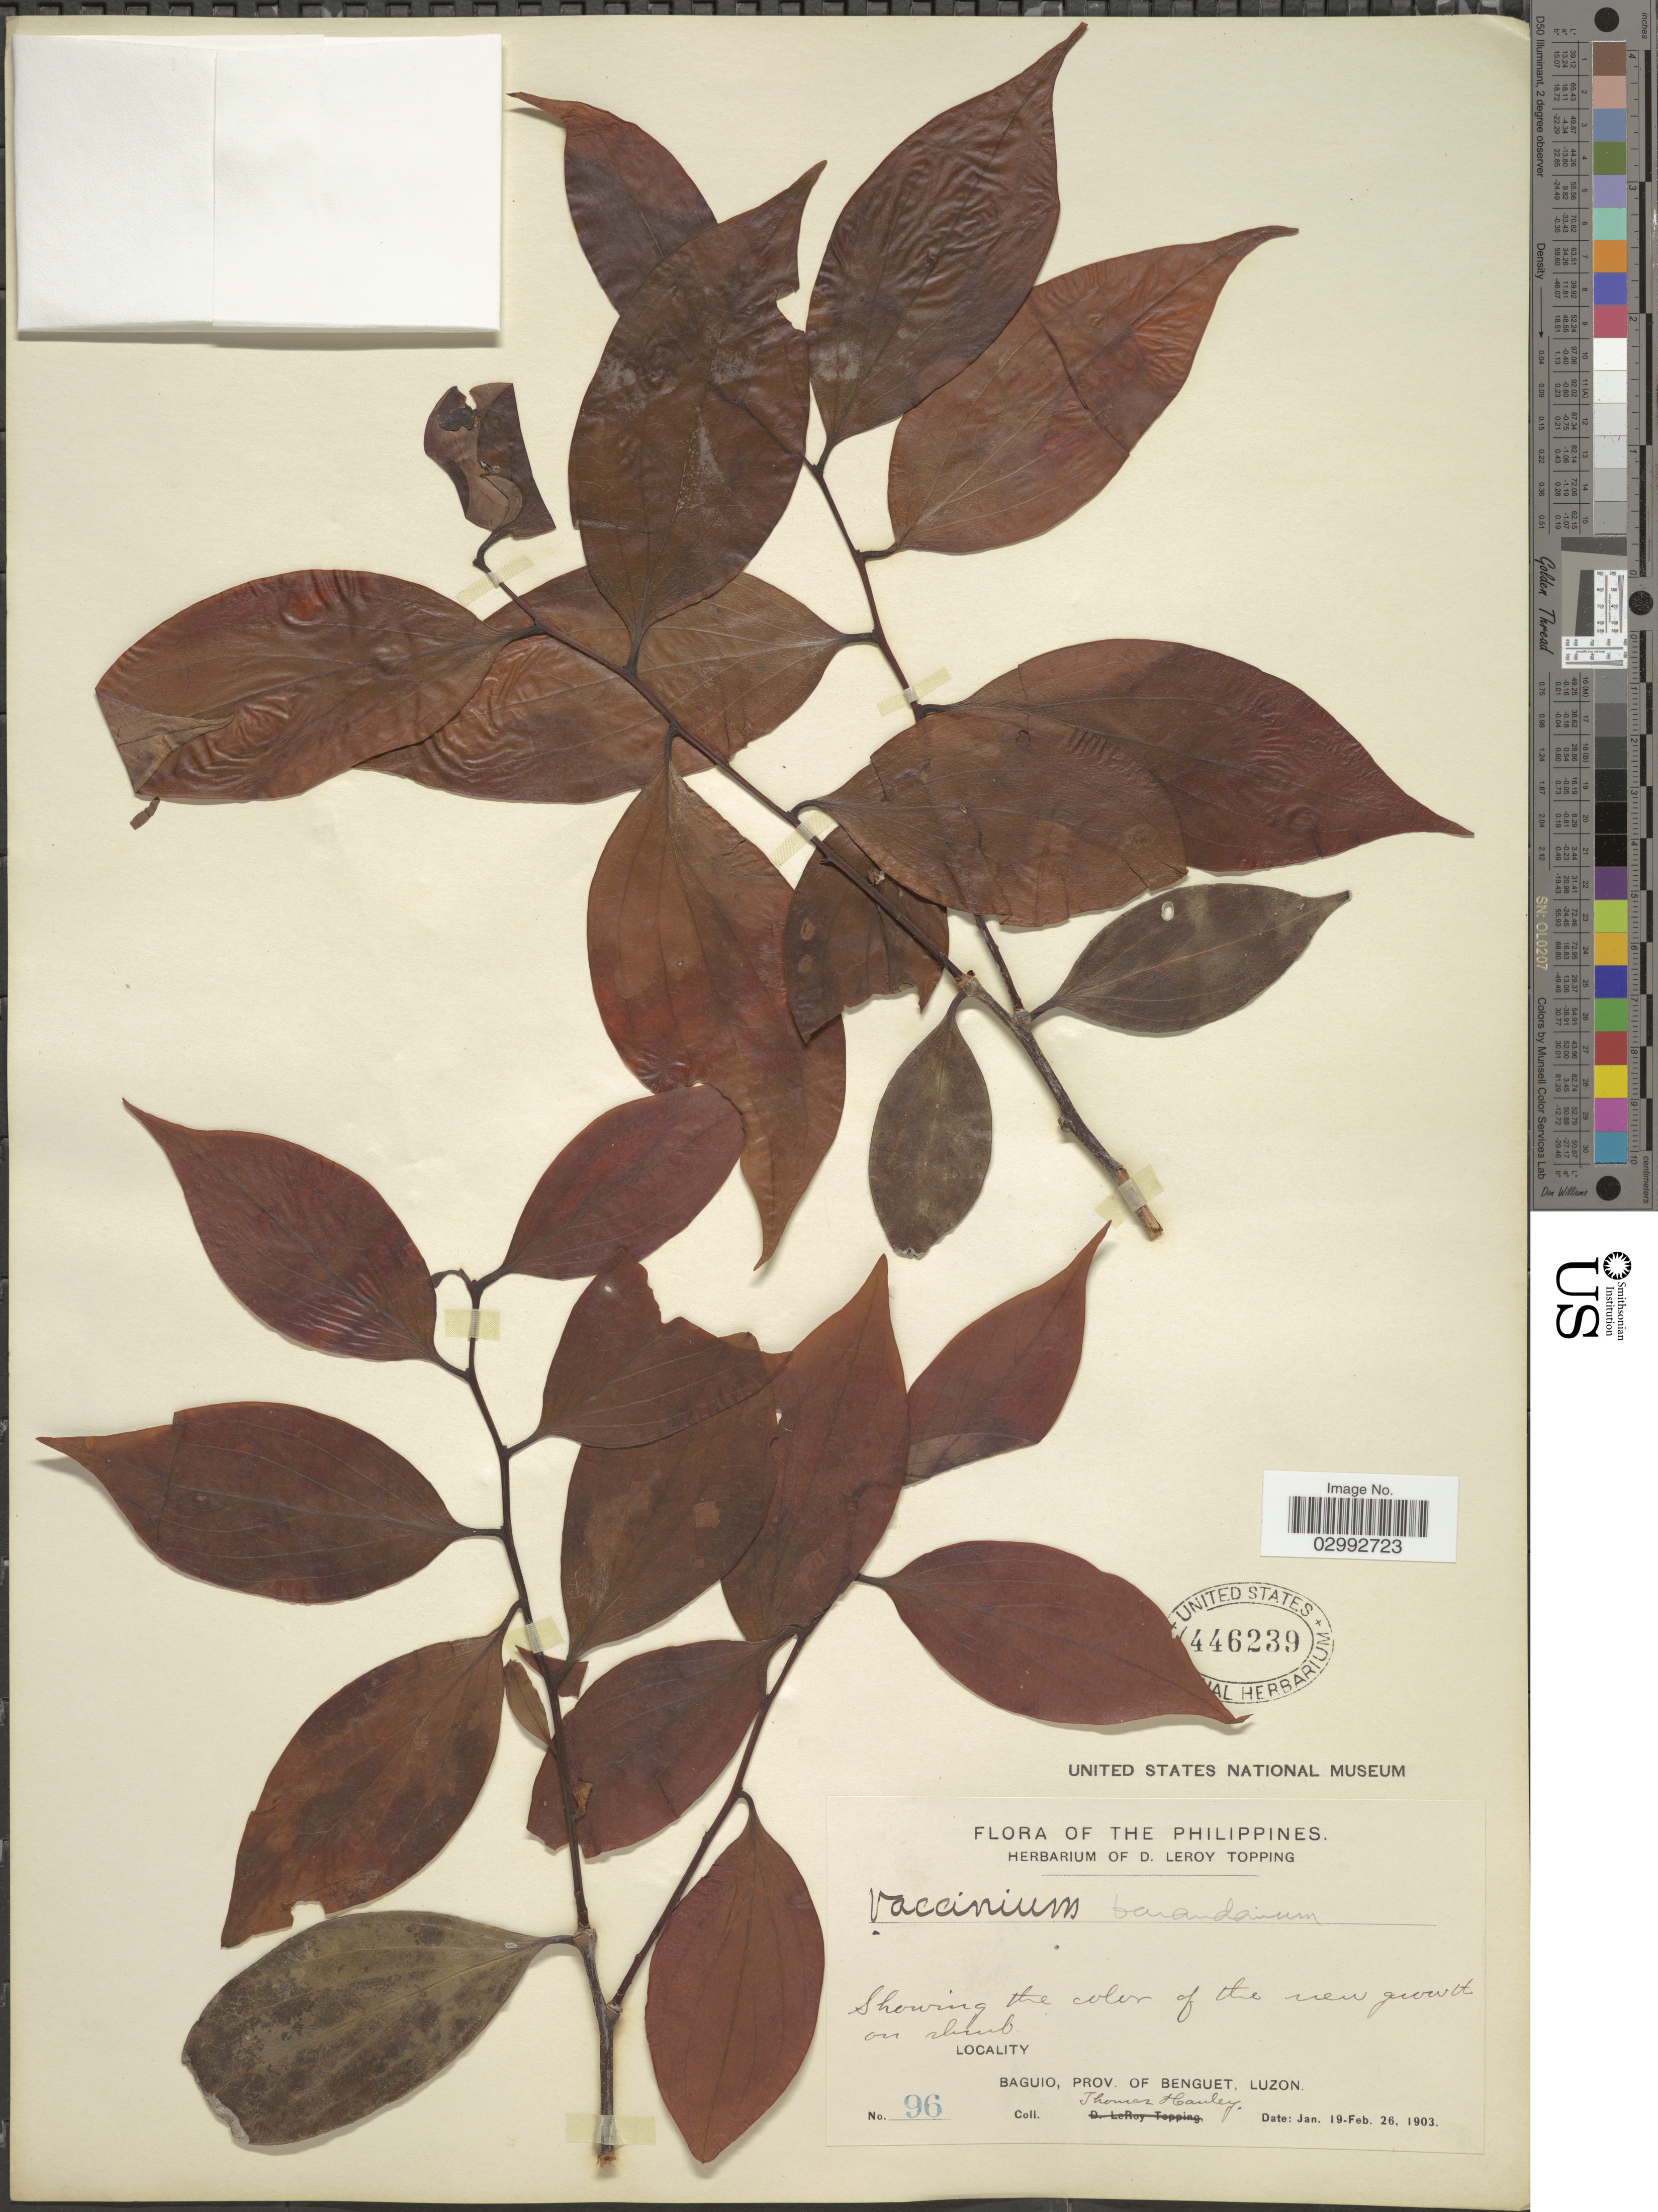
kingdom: Plantae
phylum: Tracheophyta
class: Magnoliopsida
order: Ericales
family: Ericaceae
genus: Vaccinium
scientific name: Vaccinium barandanum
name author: S. Vidal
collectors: T. Harley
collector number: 96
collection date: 1903-01-19/1903-02-26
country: Philippines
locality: Baguio, Prov. of Benguet, Luzon.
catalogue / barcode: US 446239